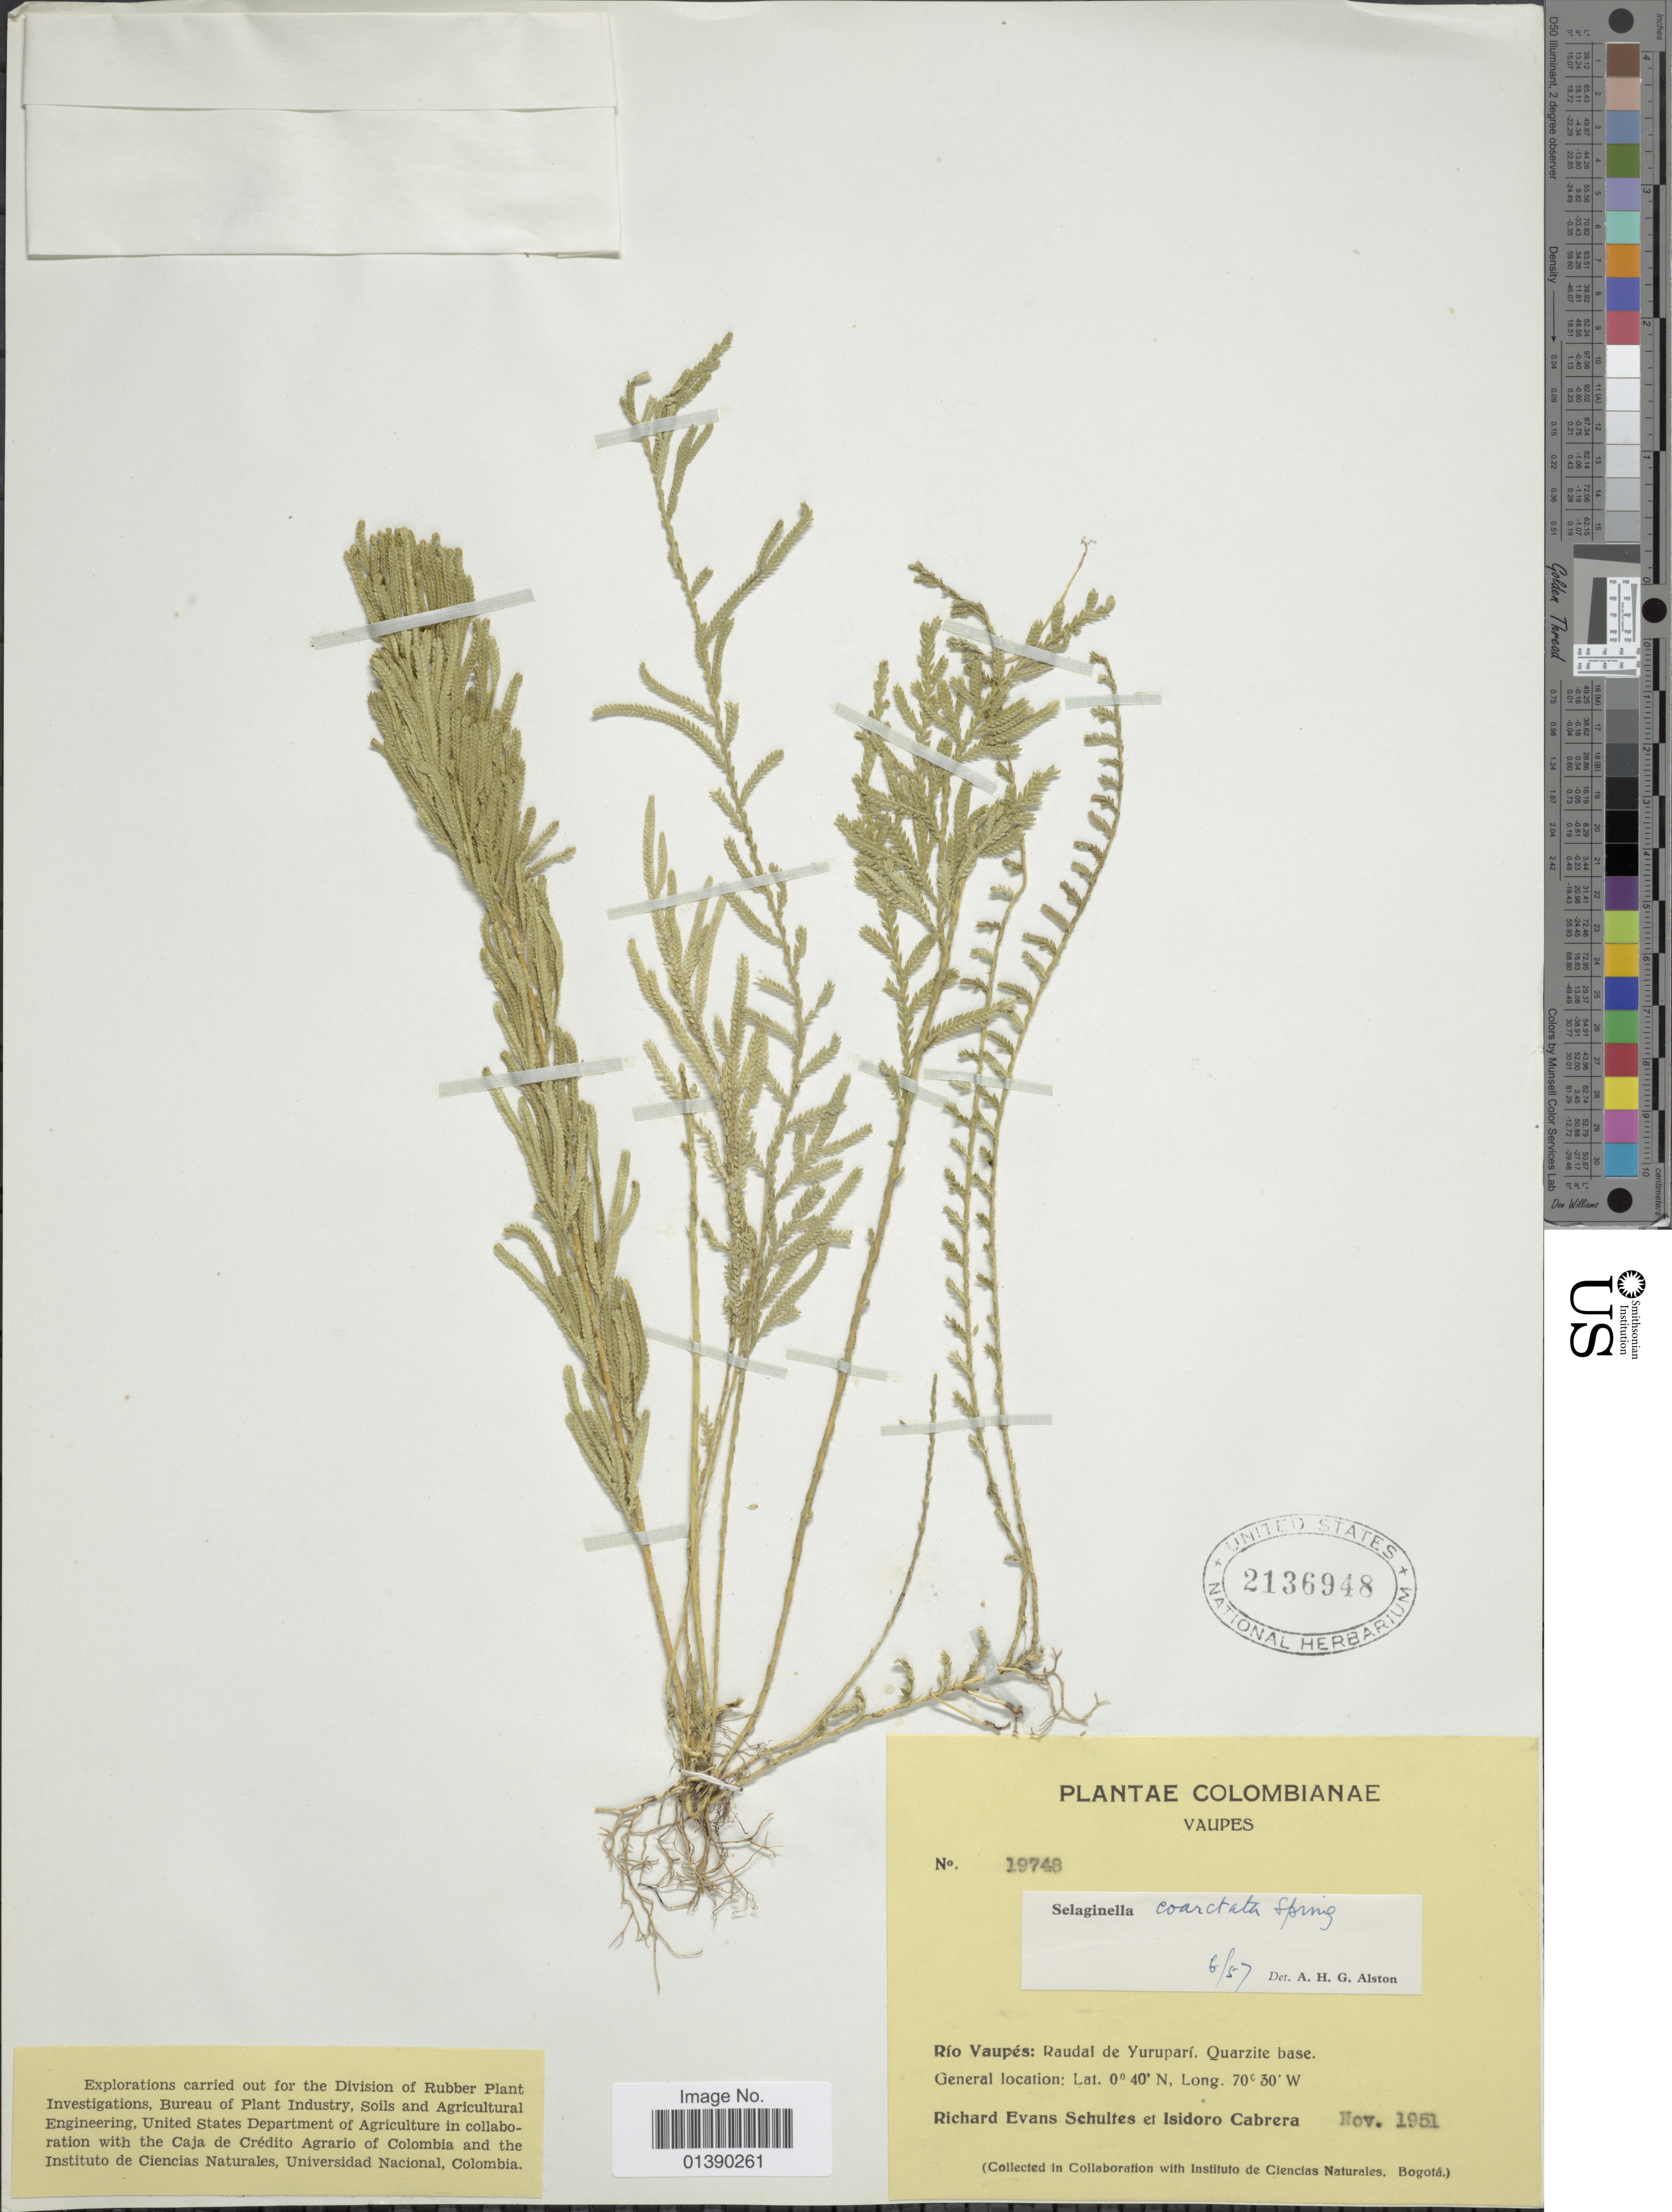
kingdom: Plantae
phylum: Tracheophyta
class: Lycopodiopsida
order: Selaginellales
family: Selaginellaceae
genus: Selaginella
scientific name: Selaginella coarctata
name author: Spring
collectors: R. E. Schultes & I. Cabrera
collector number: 19748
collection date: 1951-11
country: Colombia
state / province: Vaupés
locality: Río Vaupés: Raudal de Yuruparí. Quartzite base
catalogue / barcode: US 2136948